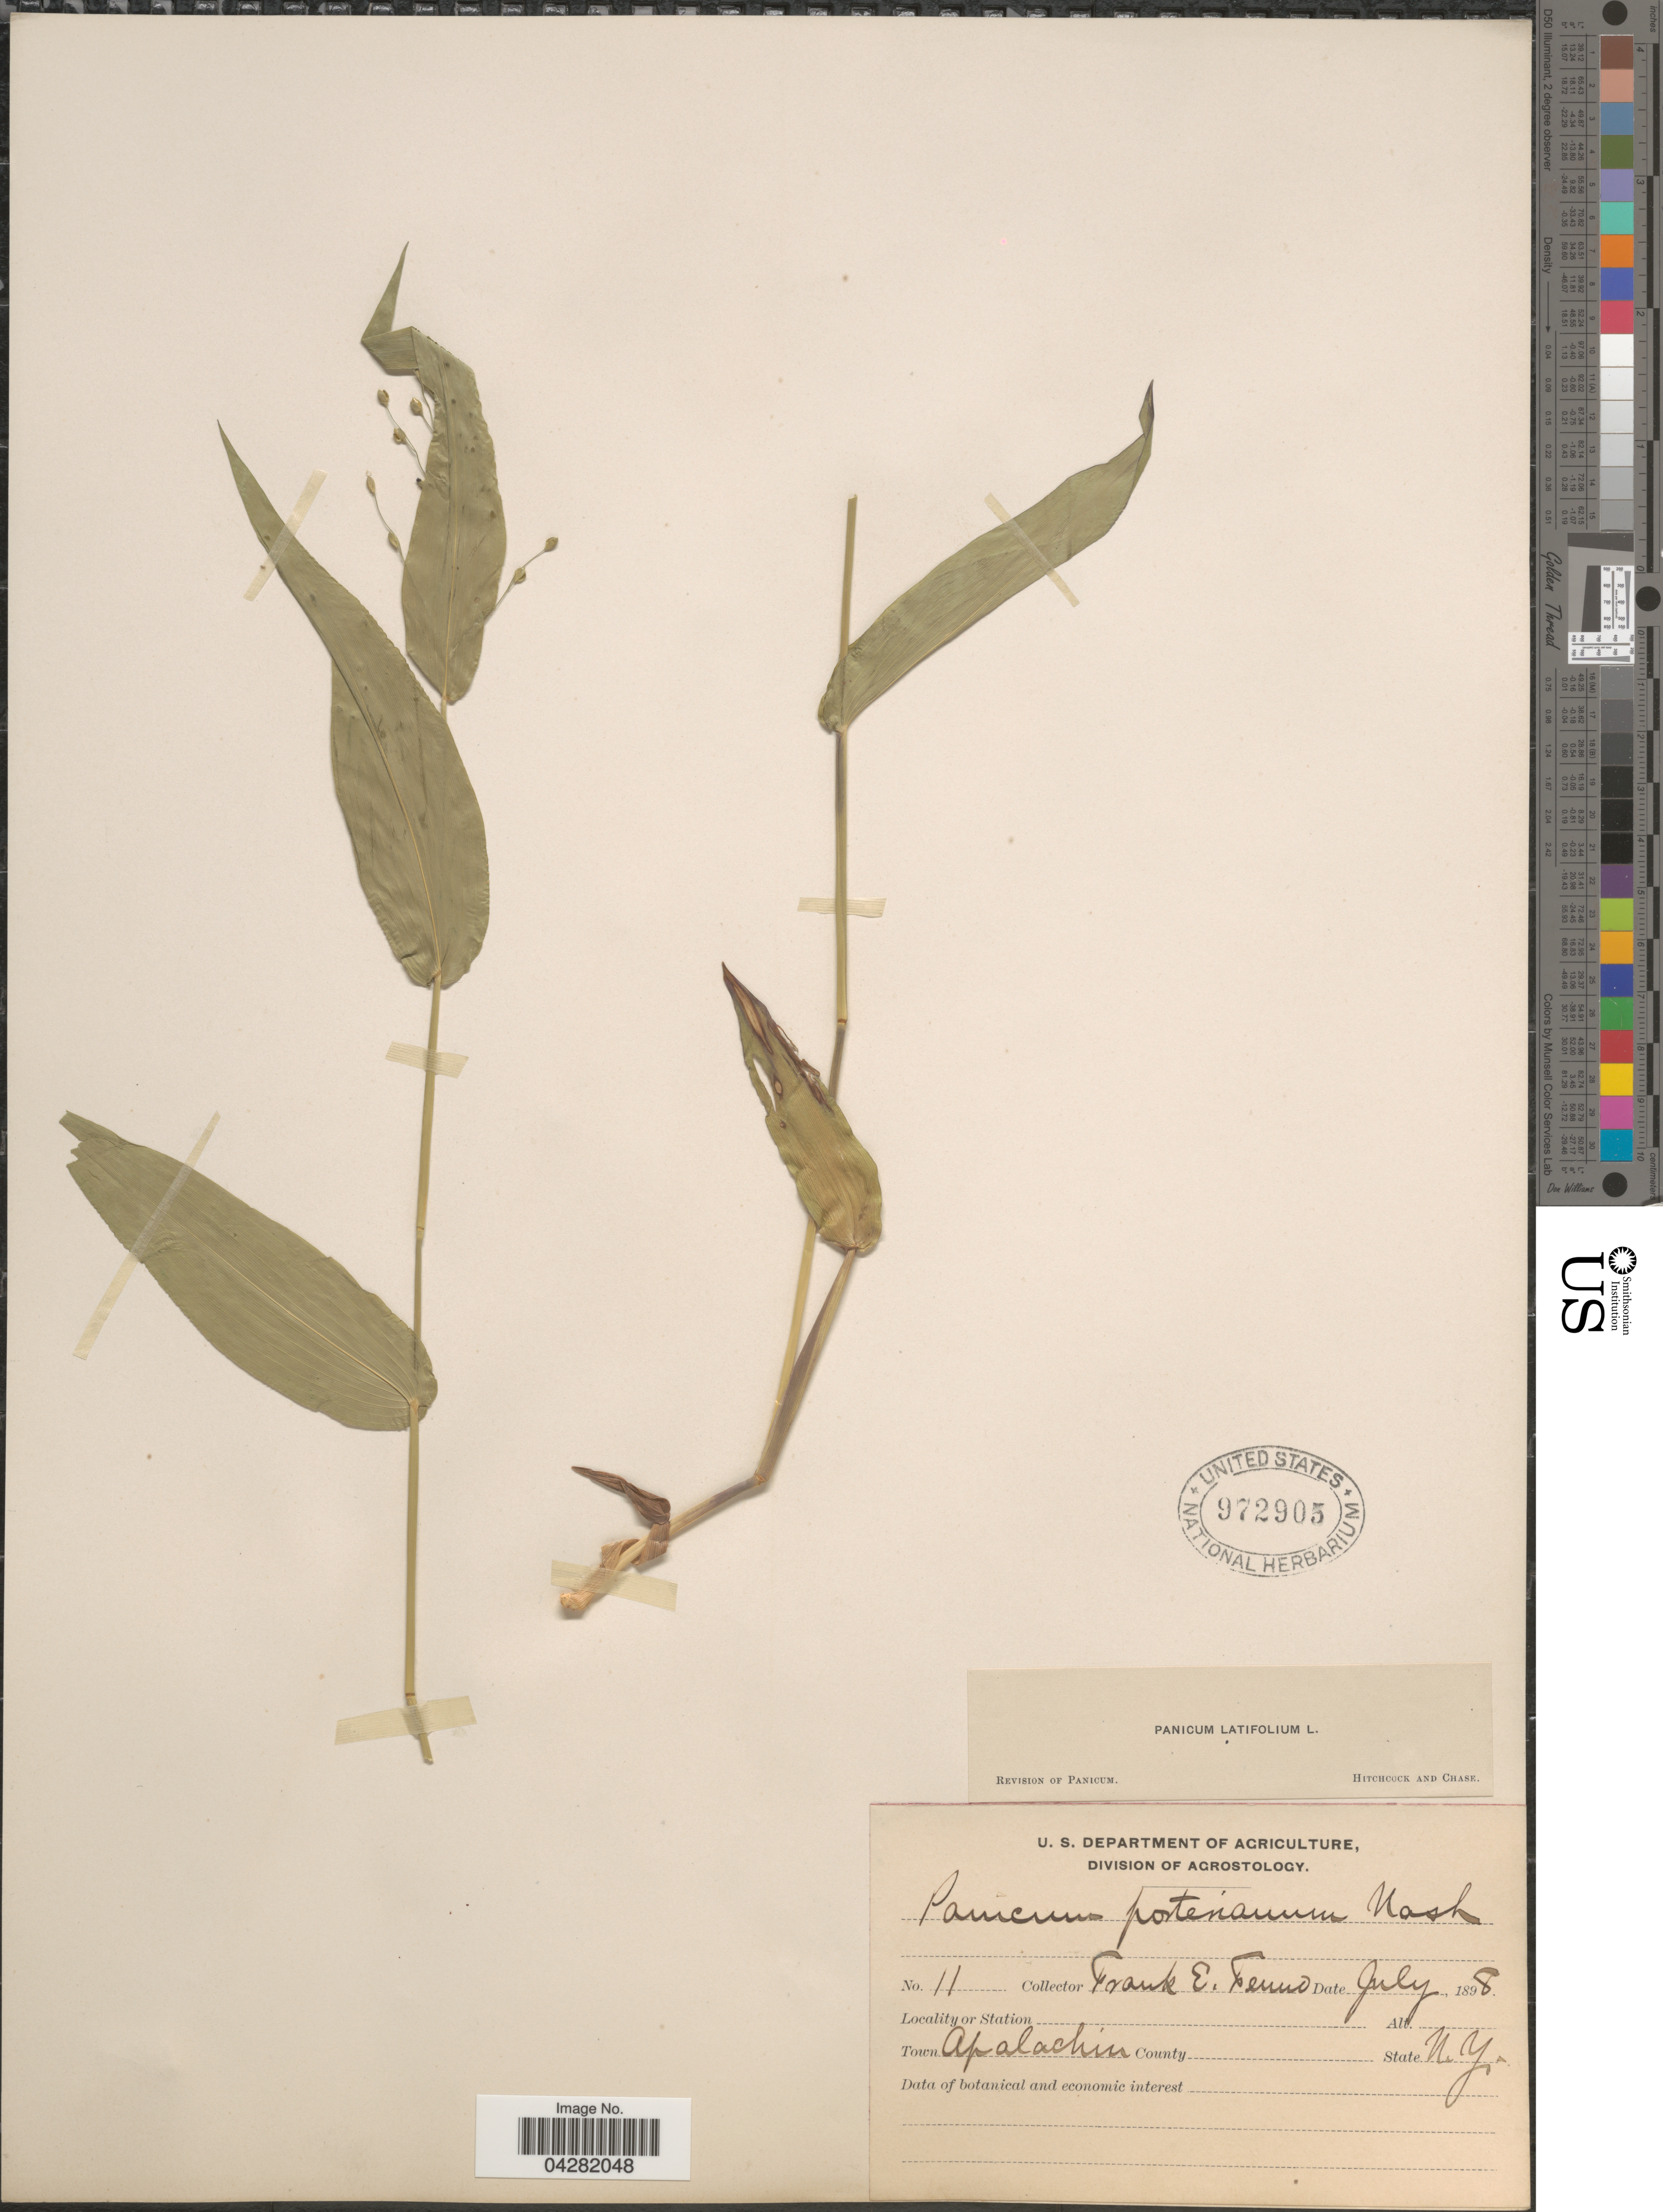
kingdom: Plantae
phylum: Tracheophyta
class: Liliopsida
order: Poales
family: Poaceae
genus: Dichanthelium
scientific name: Dichanthelium latifolium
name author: (L.) Harvill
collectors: F. Fenno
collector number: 11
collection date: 1898-07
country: United States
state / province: New York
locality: Town Apalachin.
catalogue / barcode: US 972905